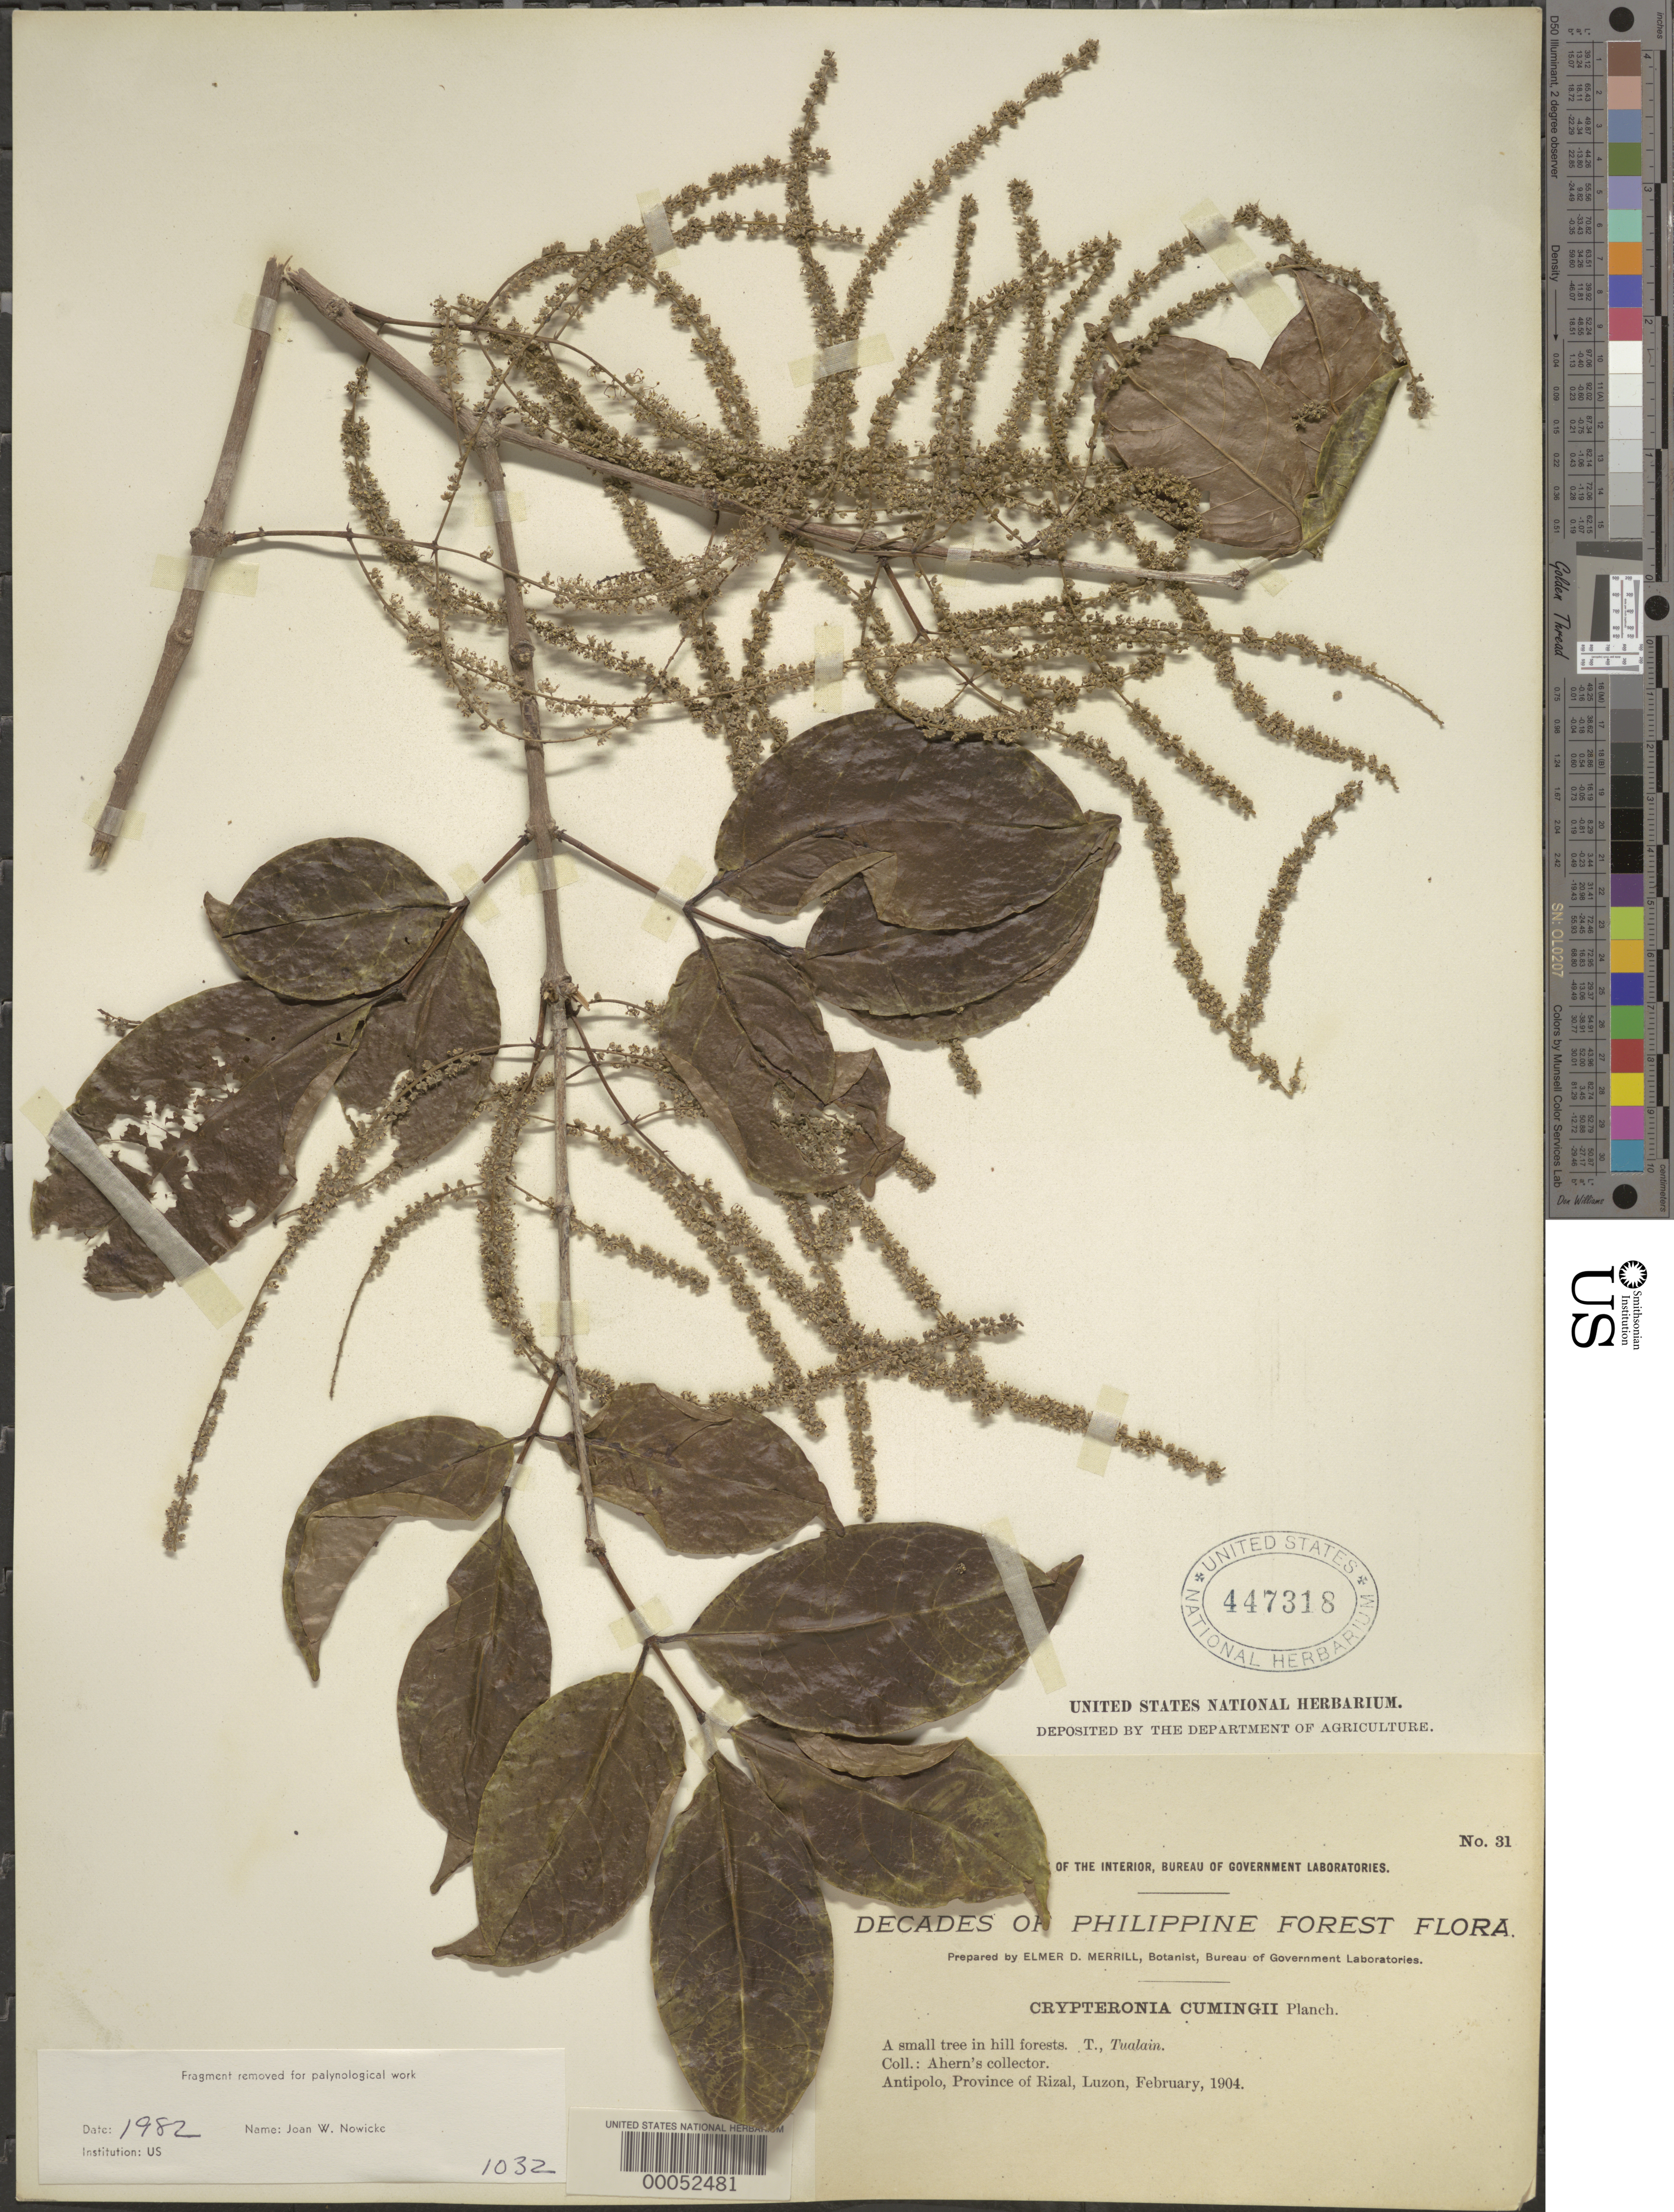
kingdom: Plantae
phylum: Tracheophyta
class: Magnoliopsida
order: Myrtales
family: Crypteroniaceae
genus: Crypteronia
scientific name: Crypteronia cumingii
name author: (Planch.) Endl.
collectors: Ahern's collector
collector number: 31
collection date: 1904-02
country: Philippines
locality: Antipolo, Province of Rizal, Luzon.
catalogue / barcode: US 447318